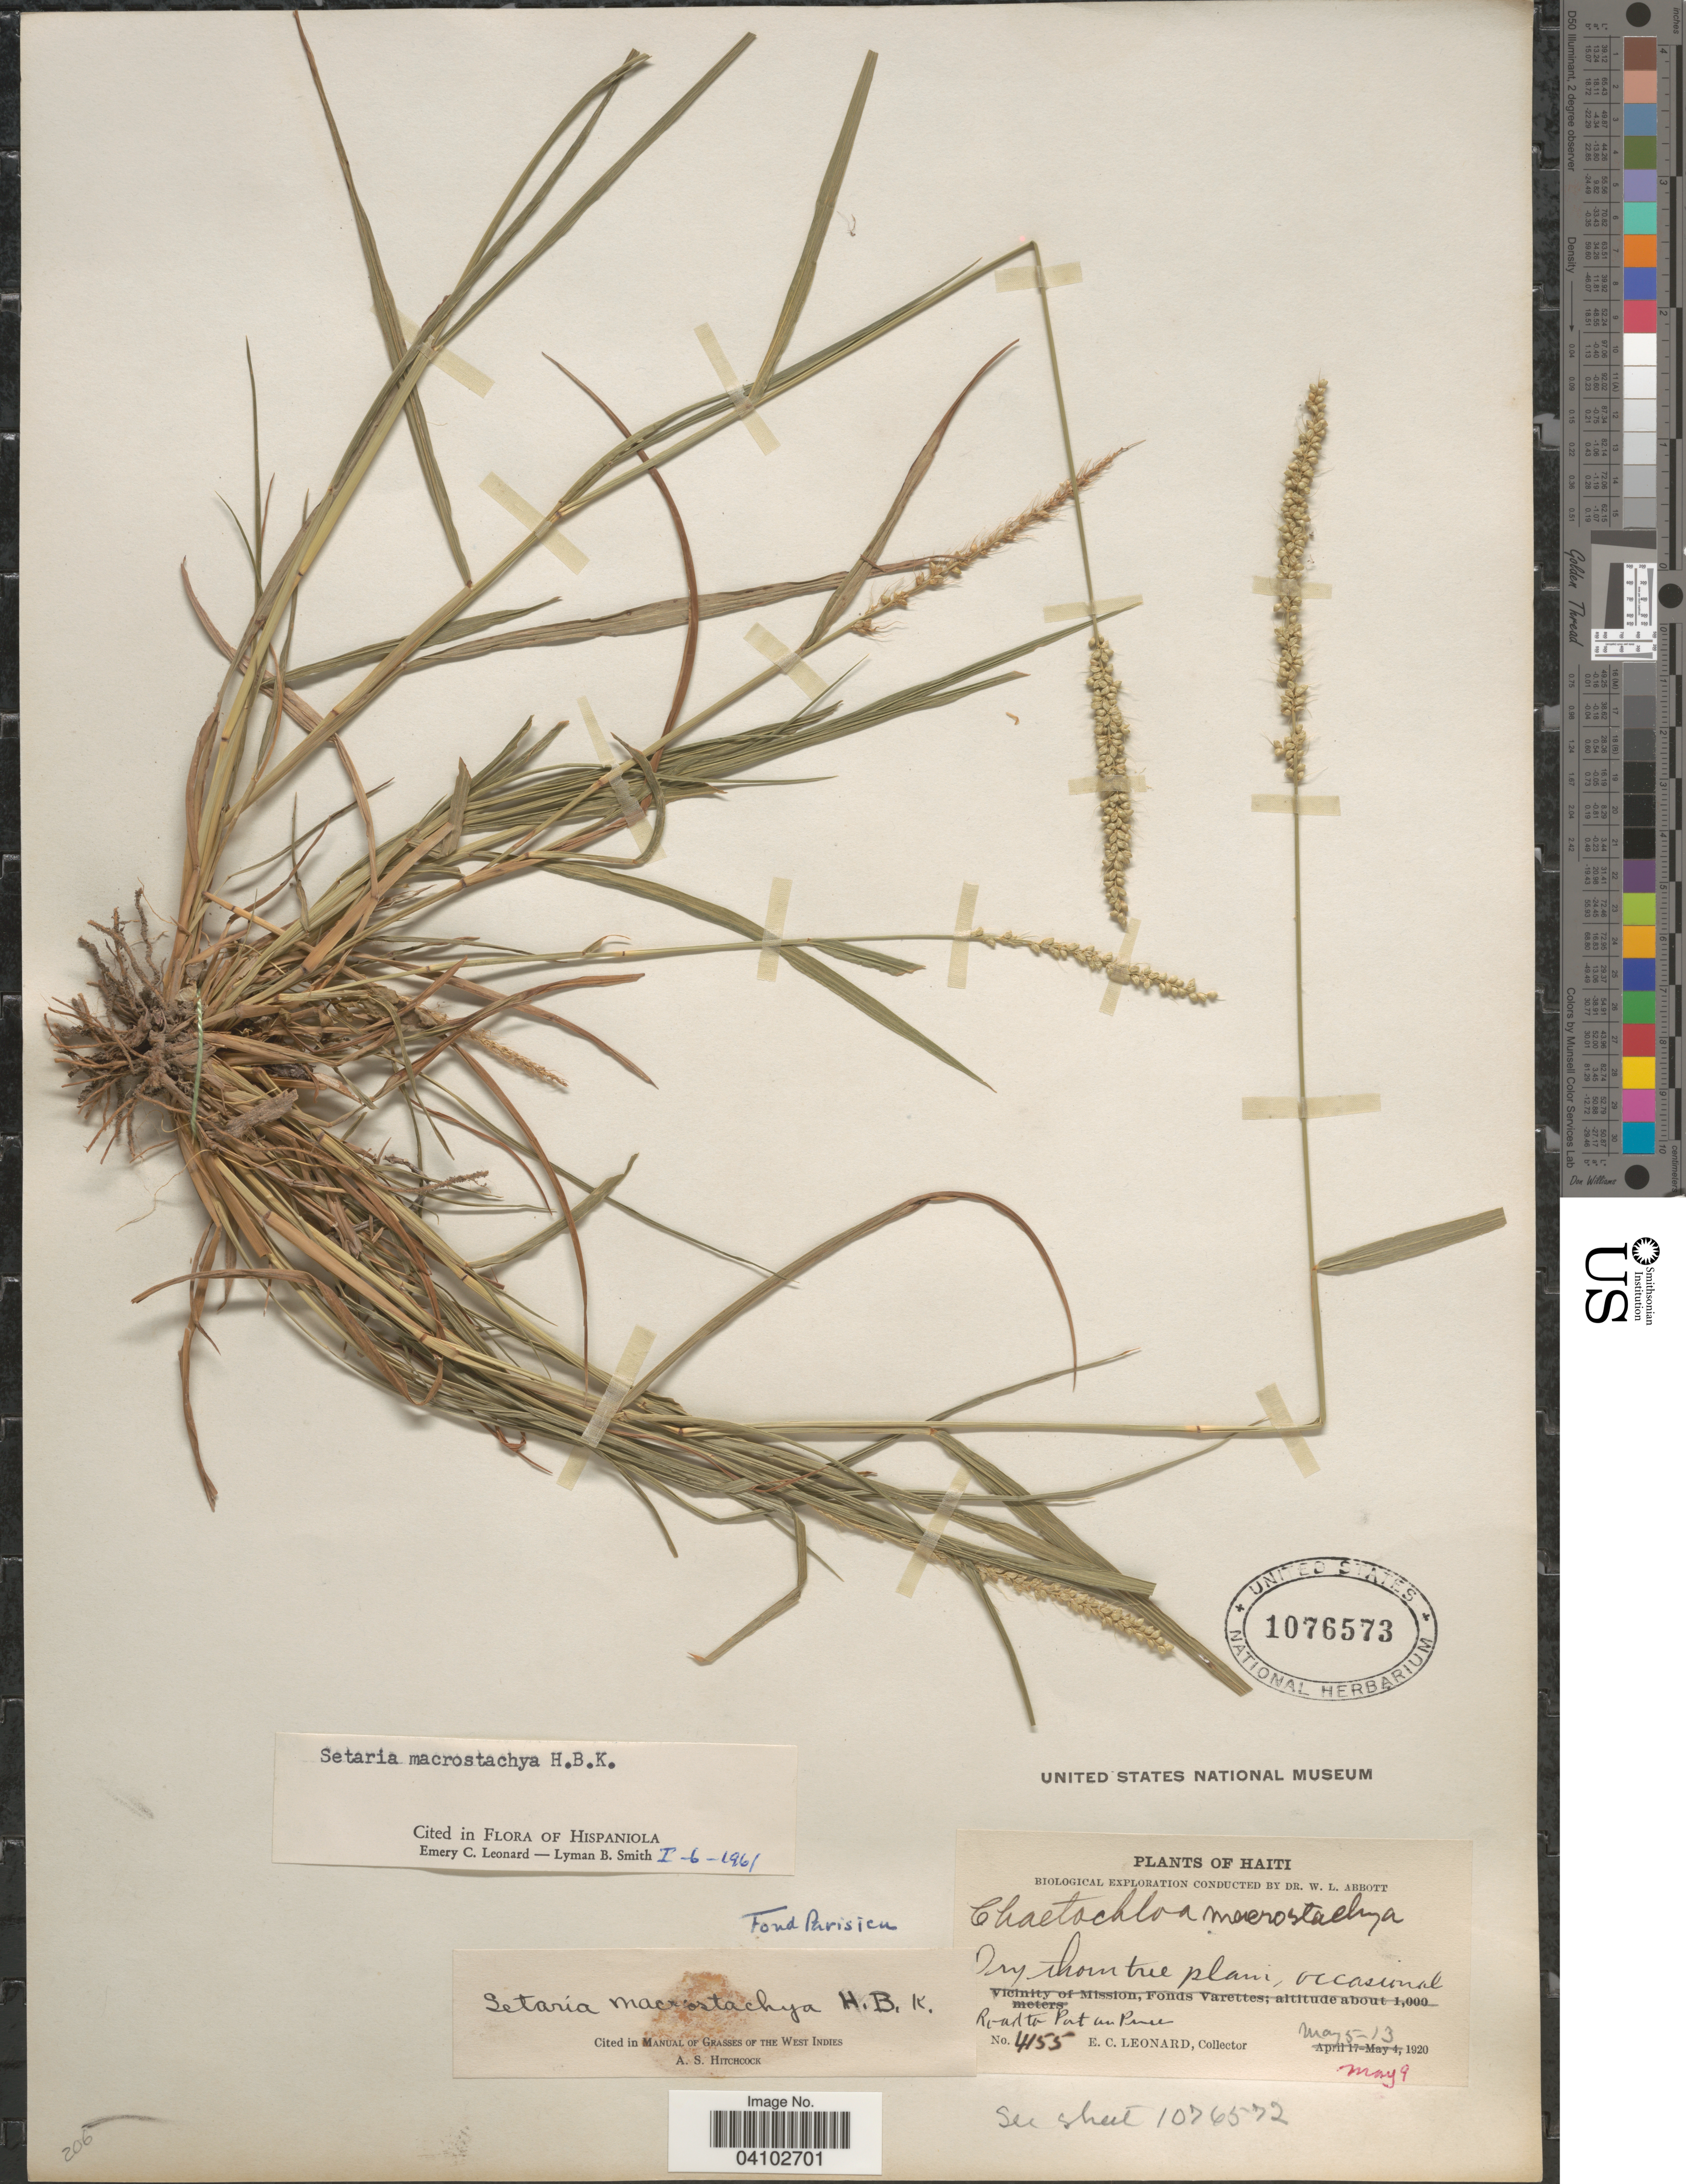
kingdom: Plantae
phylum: Tracheophyta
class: Liliopsida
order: Poales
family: Poaceae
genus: Setaria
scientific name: Setaria macrostachya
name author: Kunth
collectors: E. C. Leonard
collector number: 4155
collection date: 1920-05-09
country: Haiti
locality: Biological Exploration conducted by Dr. W. L. Abbott. Road to Port au Prince.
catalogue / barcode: US 1076573